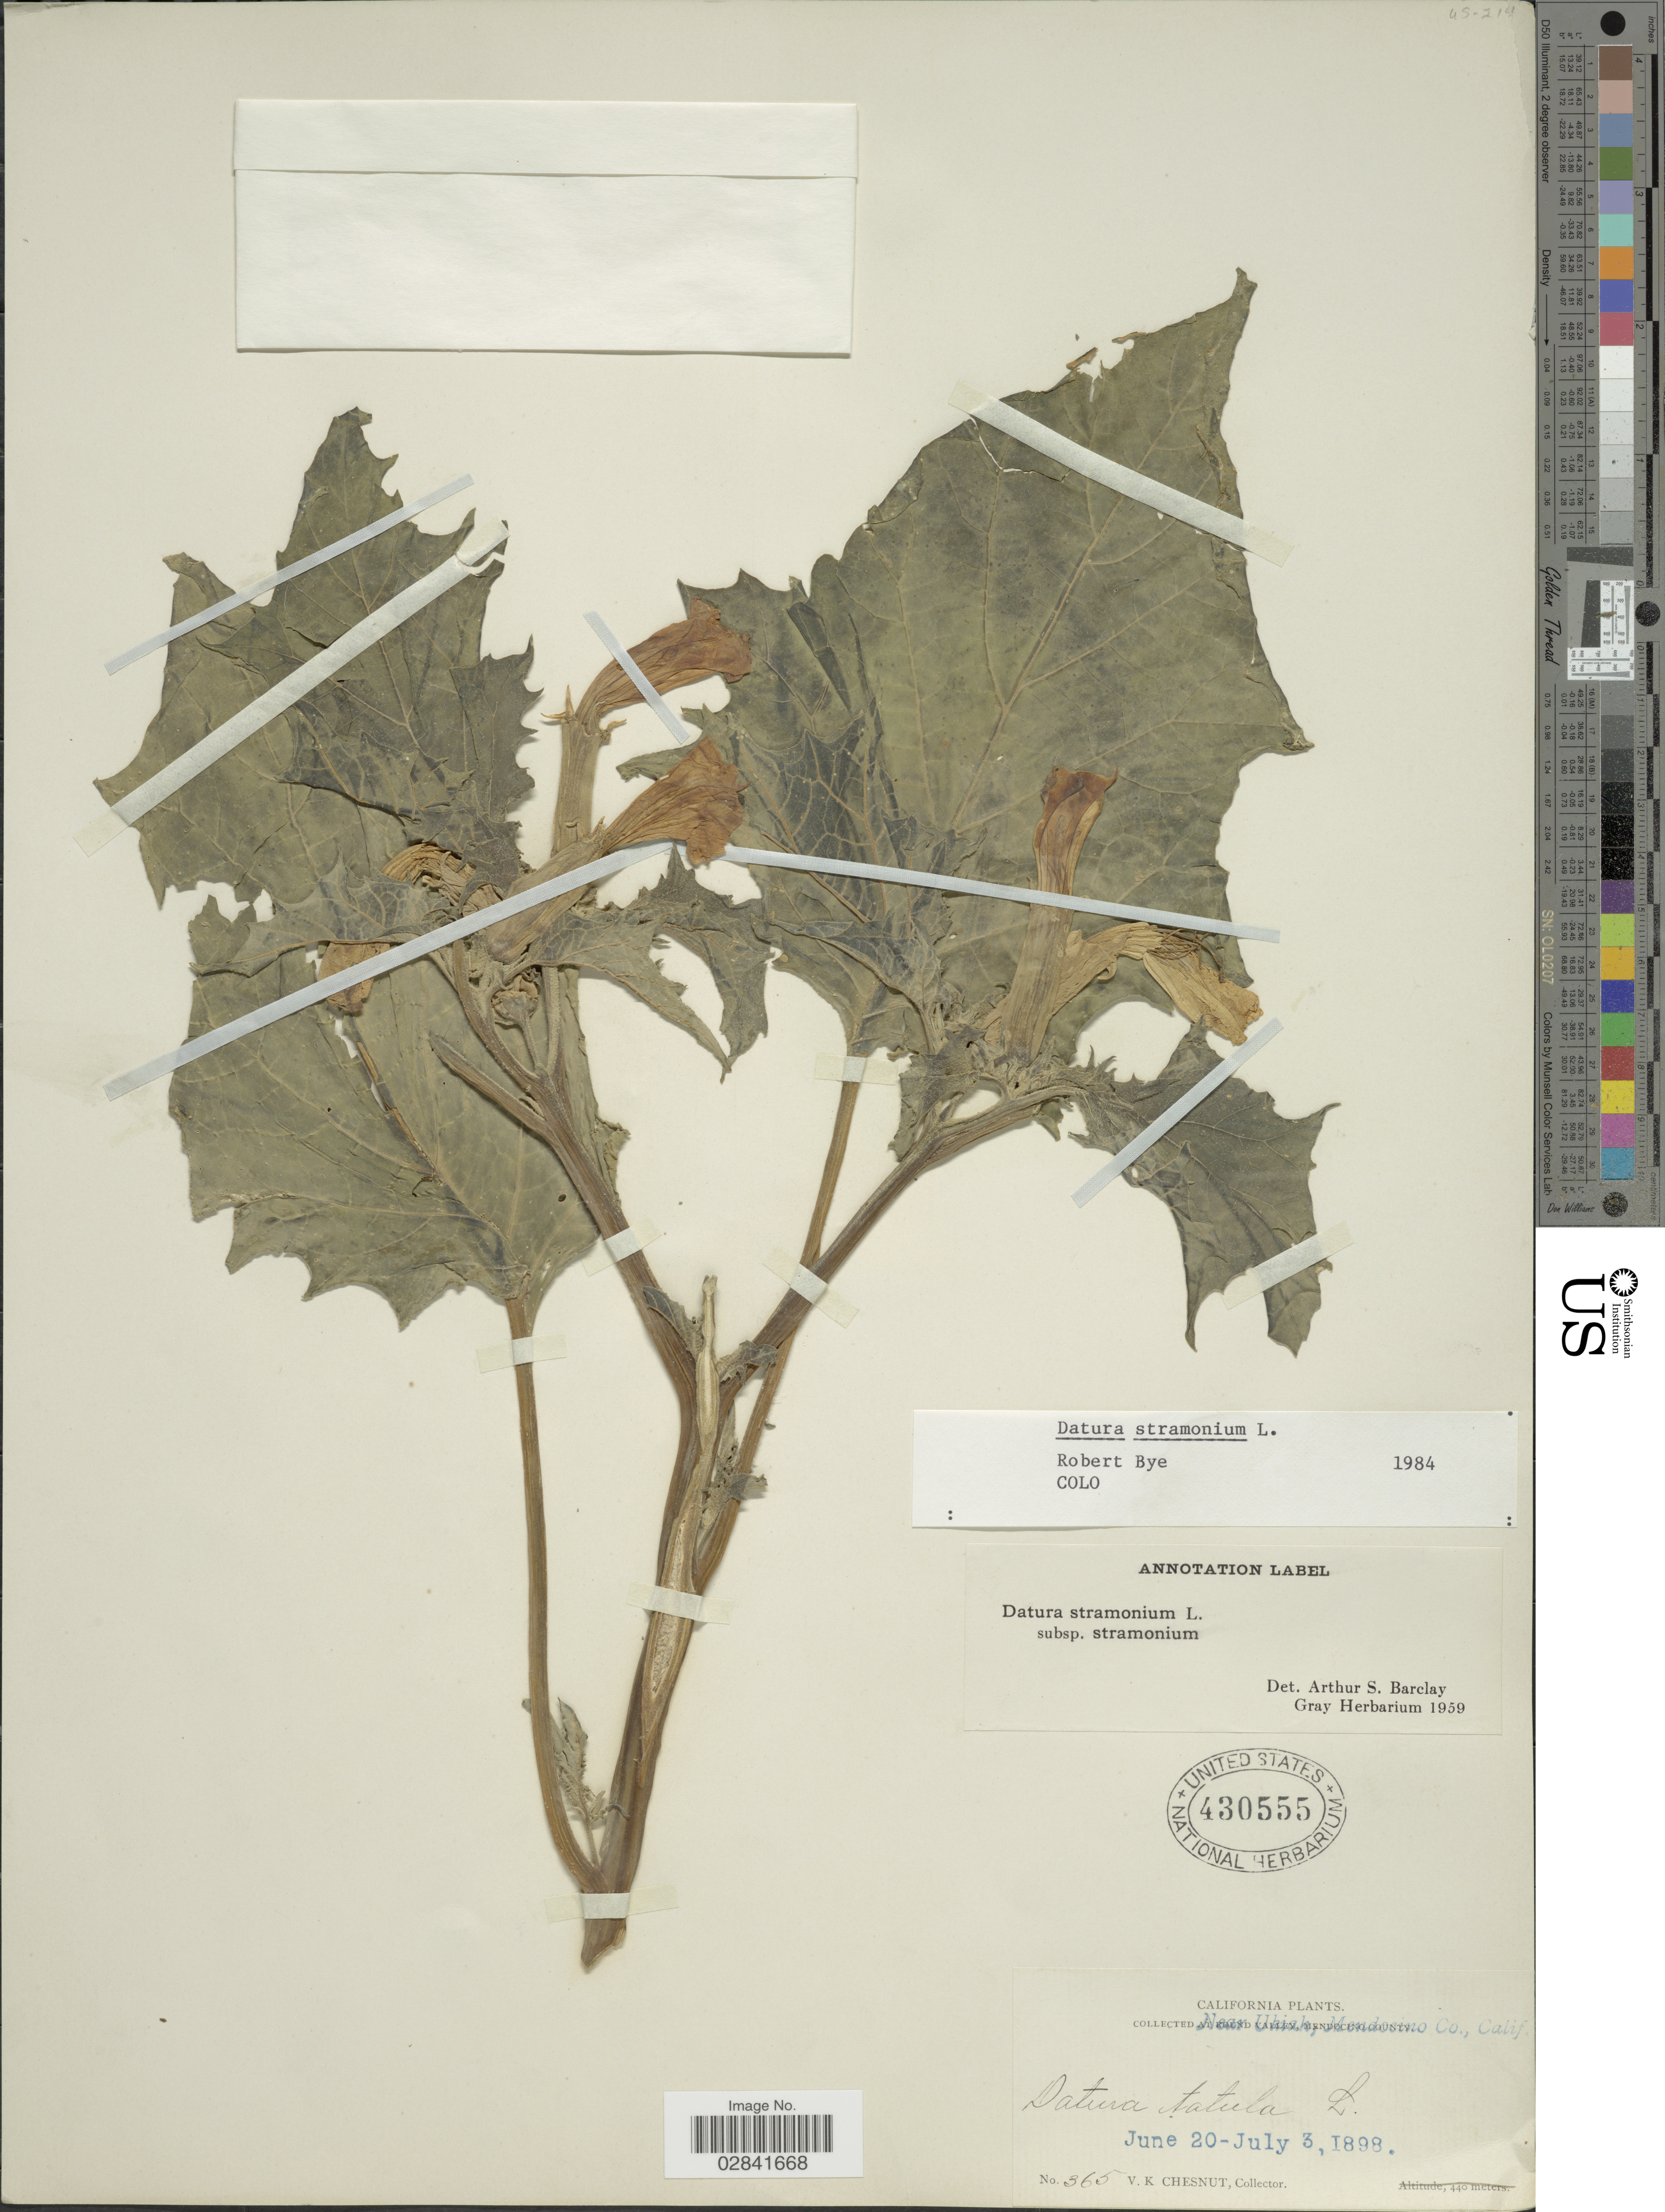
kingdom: Plantae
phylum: Tracheophyta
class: Magnoliopsida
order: Solanales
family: Solanaceae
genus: Datura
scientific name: Datura stramonium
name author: L.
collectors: V. Chesnut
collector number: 365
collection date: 1898-06-20/1898-07-03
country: United States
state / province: California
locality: Near Ukiah, Mendosino Co.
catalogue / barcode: US 430555